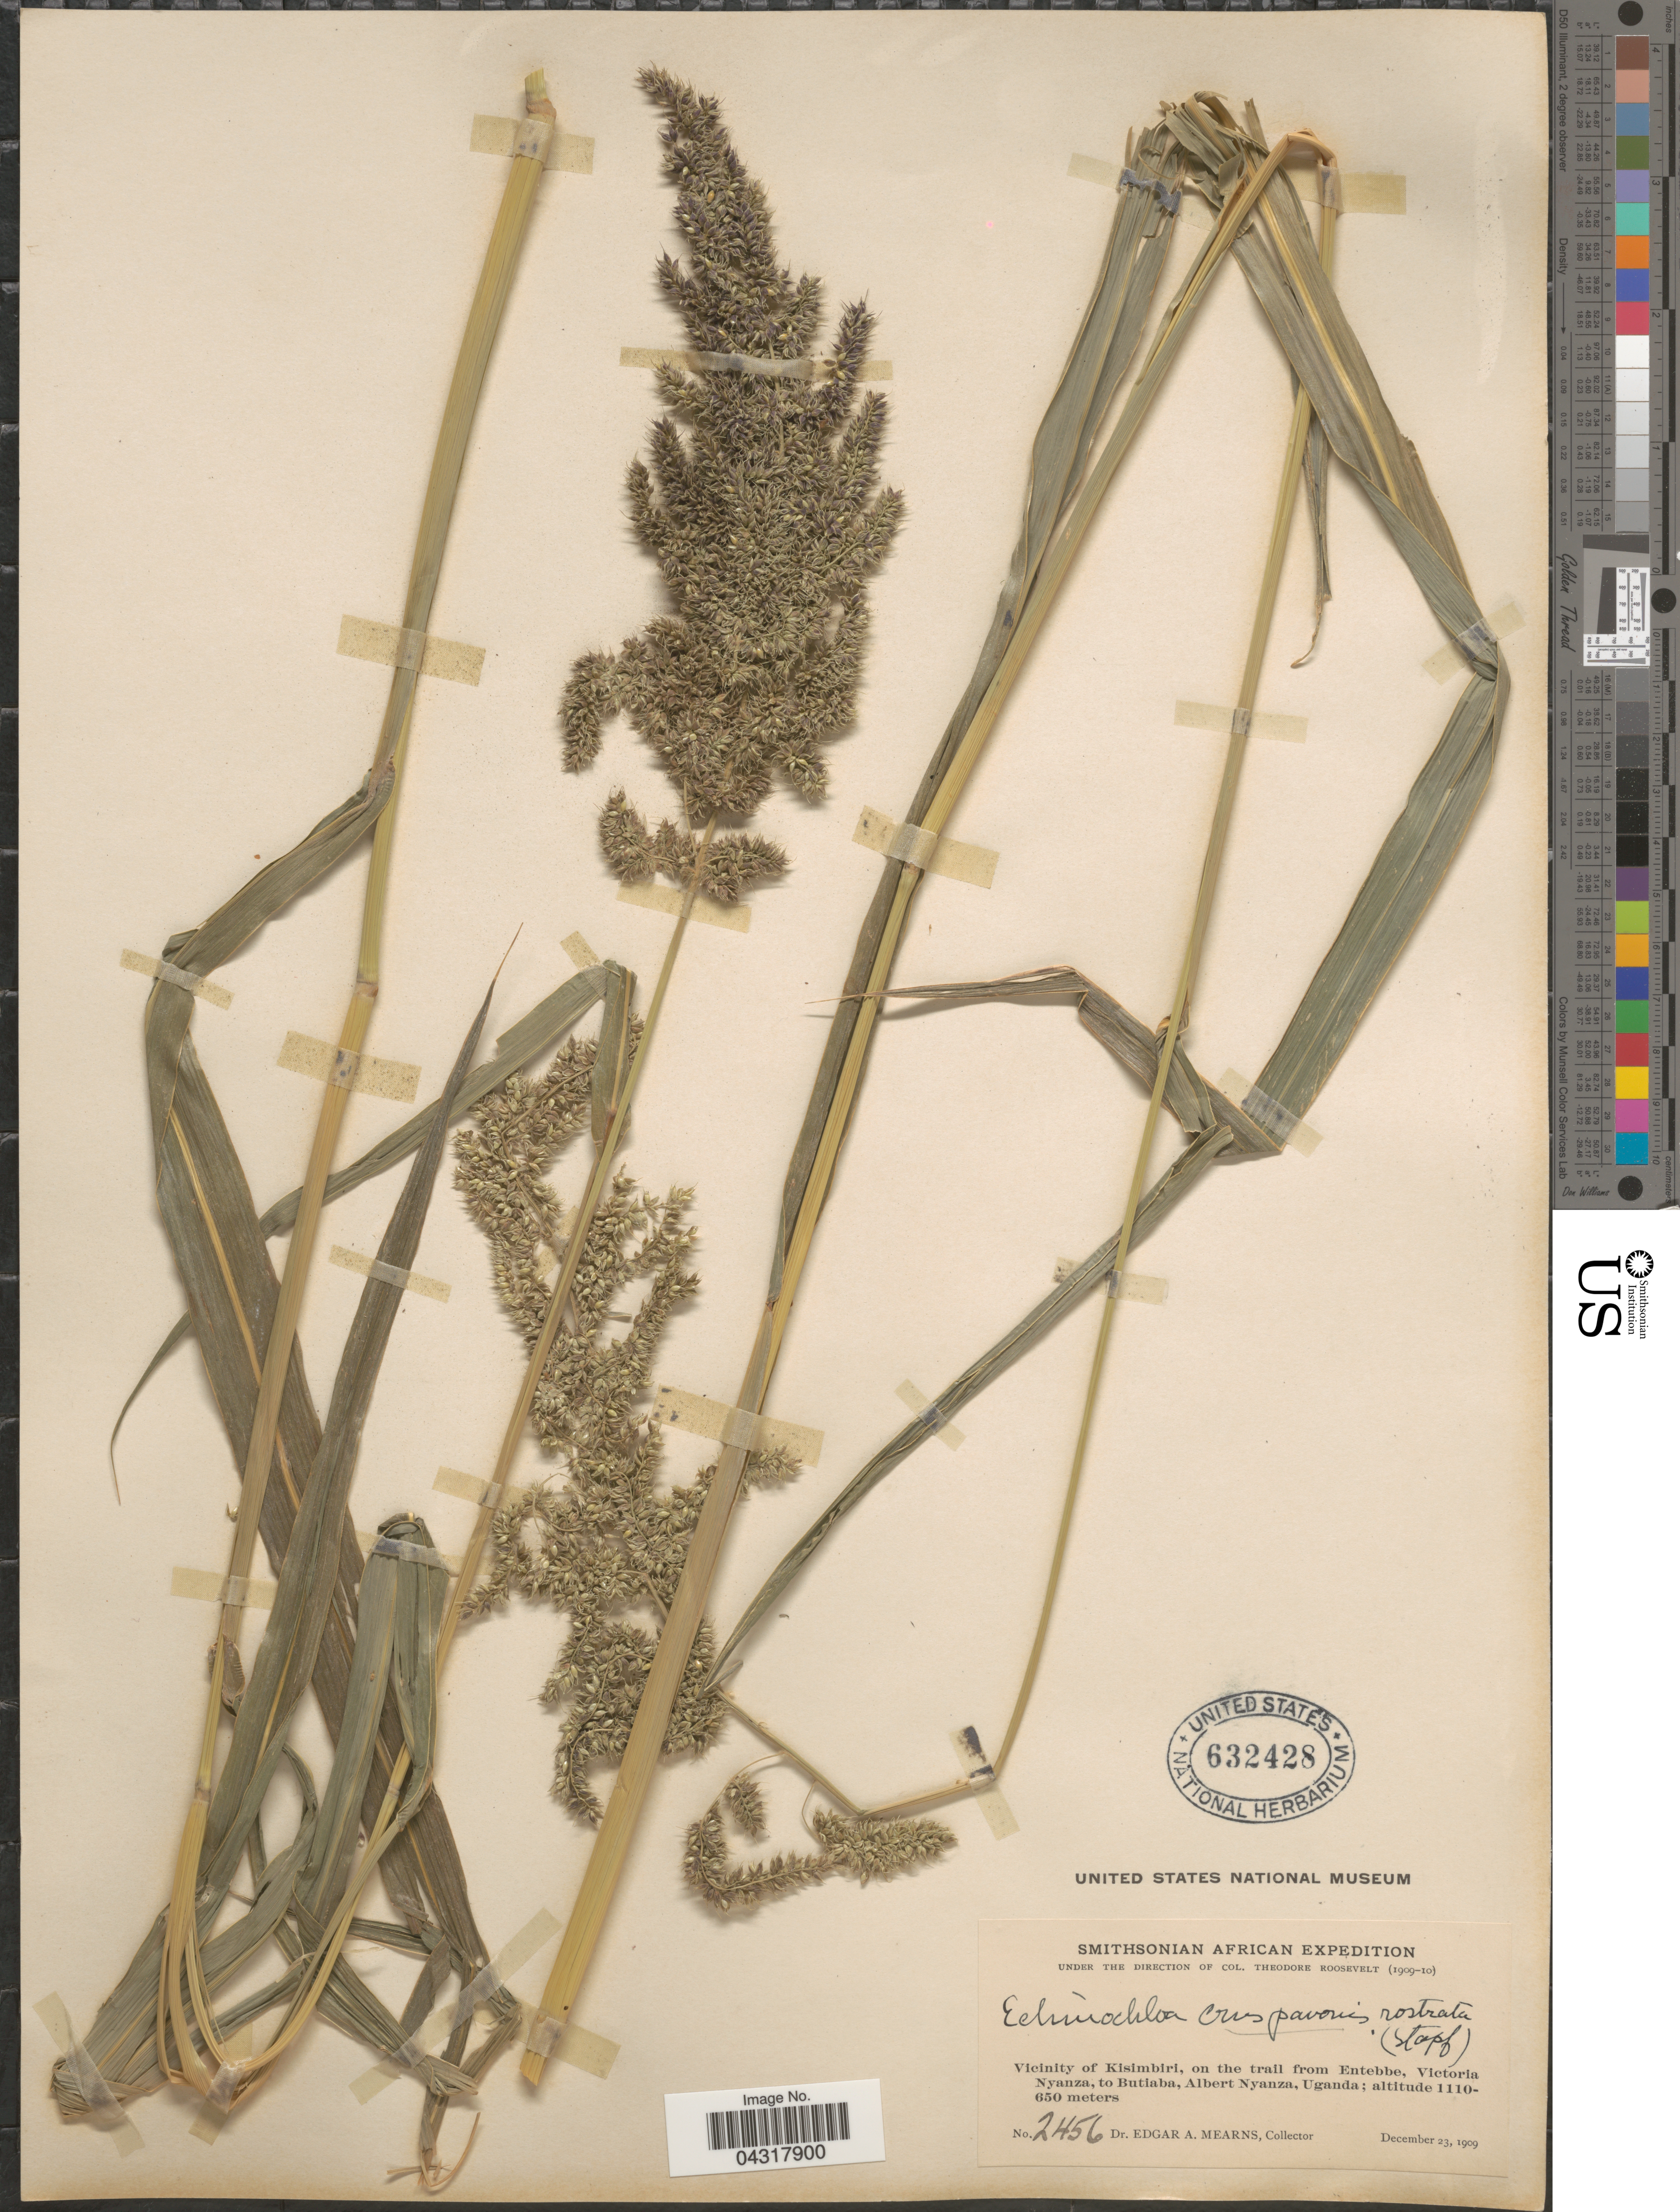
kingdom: Plantae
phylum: Tracheophyta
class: Liliopsida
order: Poales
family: Poaceae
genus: Echinochloa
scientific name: Echinochloa crus-pavonis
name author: (Kunth) Schult.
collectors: E. A. Mearns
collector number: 2456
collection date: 1909-12-23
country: Uganda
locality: Smithsonian African Expedition. Vicinity of Kisimbiri, on the trail from Entebbe, Victoria Nyanza, to Butiaba, Albert Nyanza.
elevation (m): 650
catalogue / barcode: US 632428